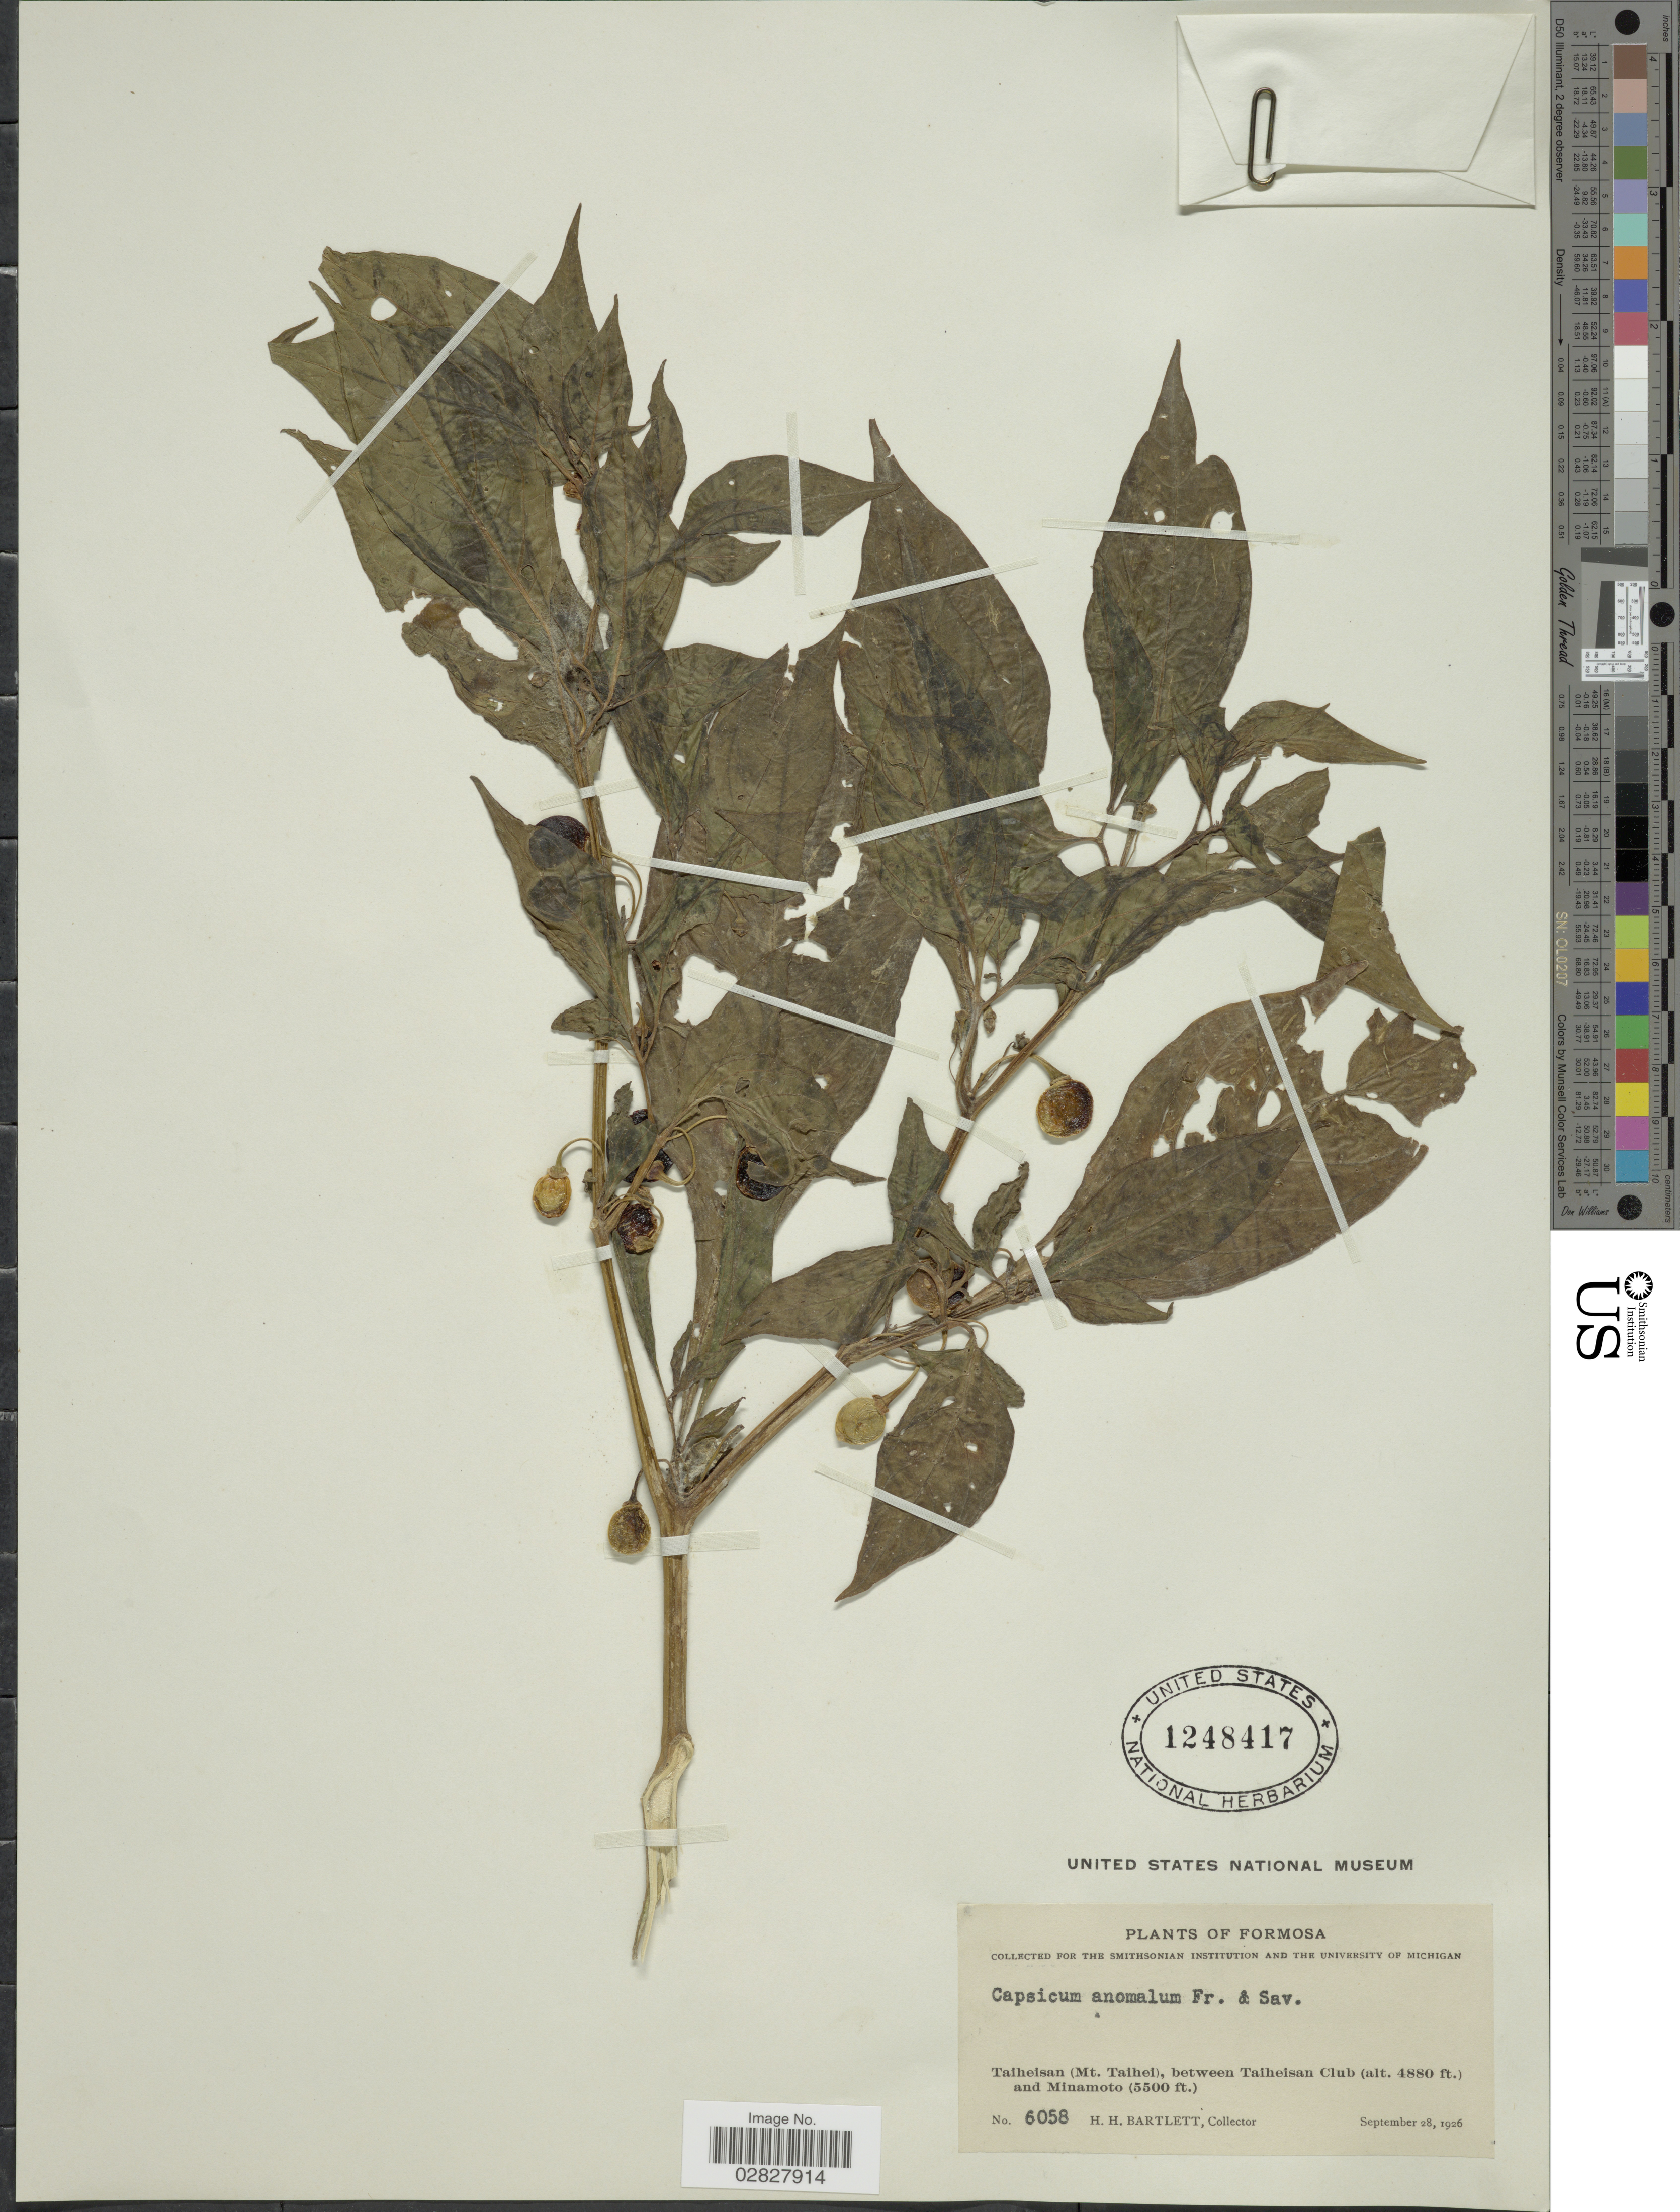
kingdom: Plantae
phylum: Tracheophyta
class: Magnoliopsida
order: Solanales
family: Solanaceae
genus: Tubocapsicum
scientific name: Tubocapsicum anomalum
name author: (Franch. & Sav.) Makino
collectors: H. H. Bartlett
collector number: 6058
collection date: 1926-09-28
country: Taiwan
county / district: Yilan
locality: Formosa, Taiheisan (Mt. Taihei), between Taiheisan Club and Minamoto.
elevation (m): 1487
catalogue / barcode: US 1248417